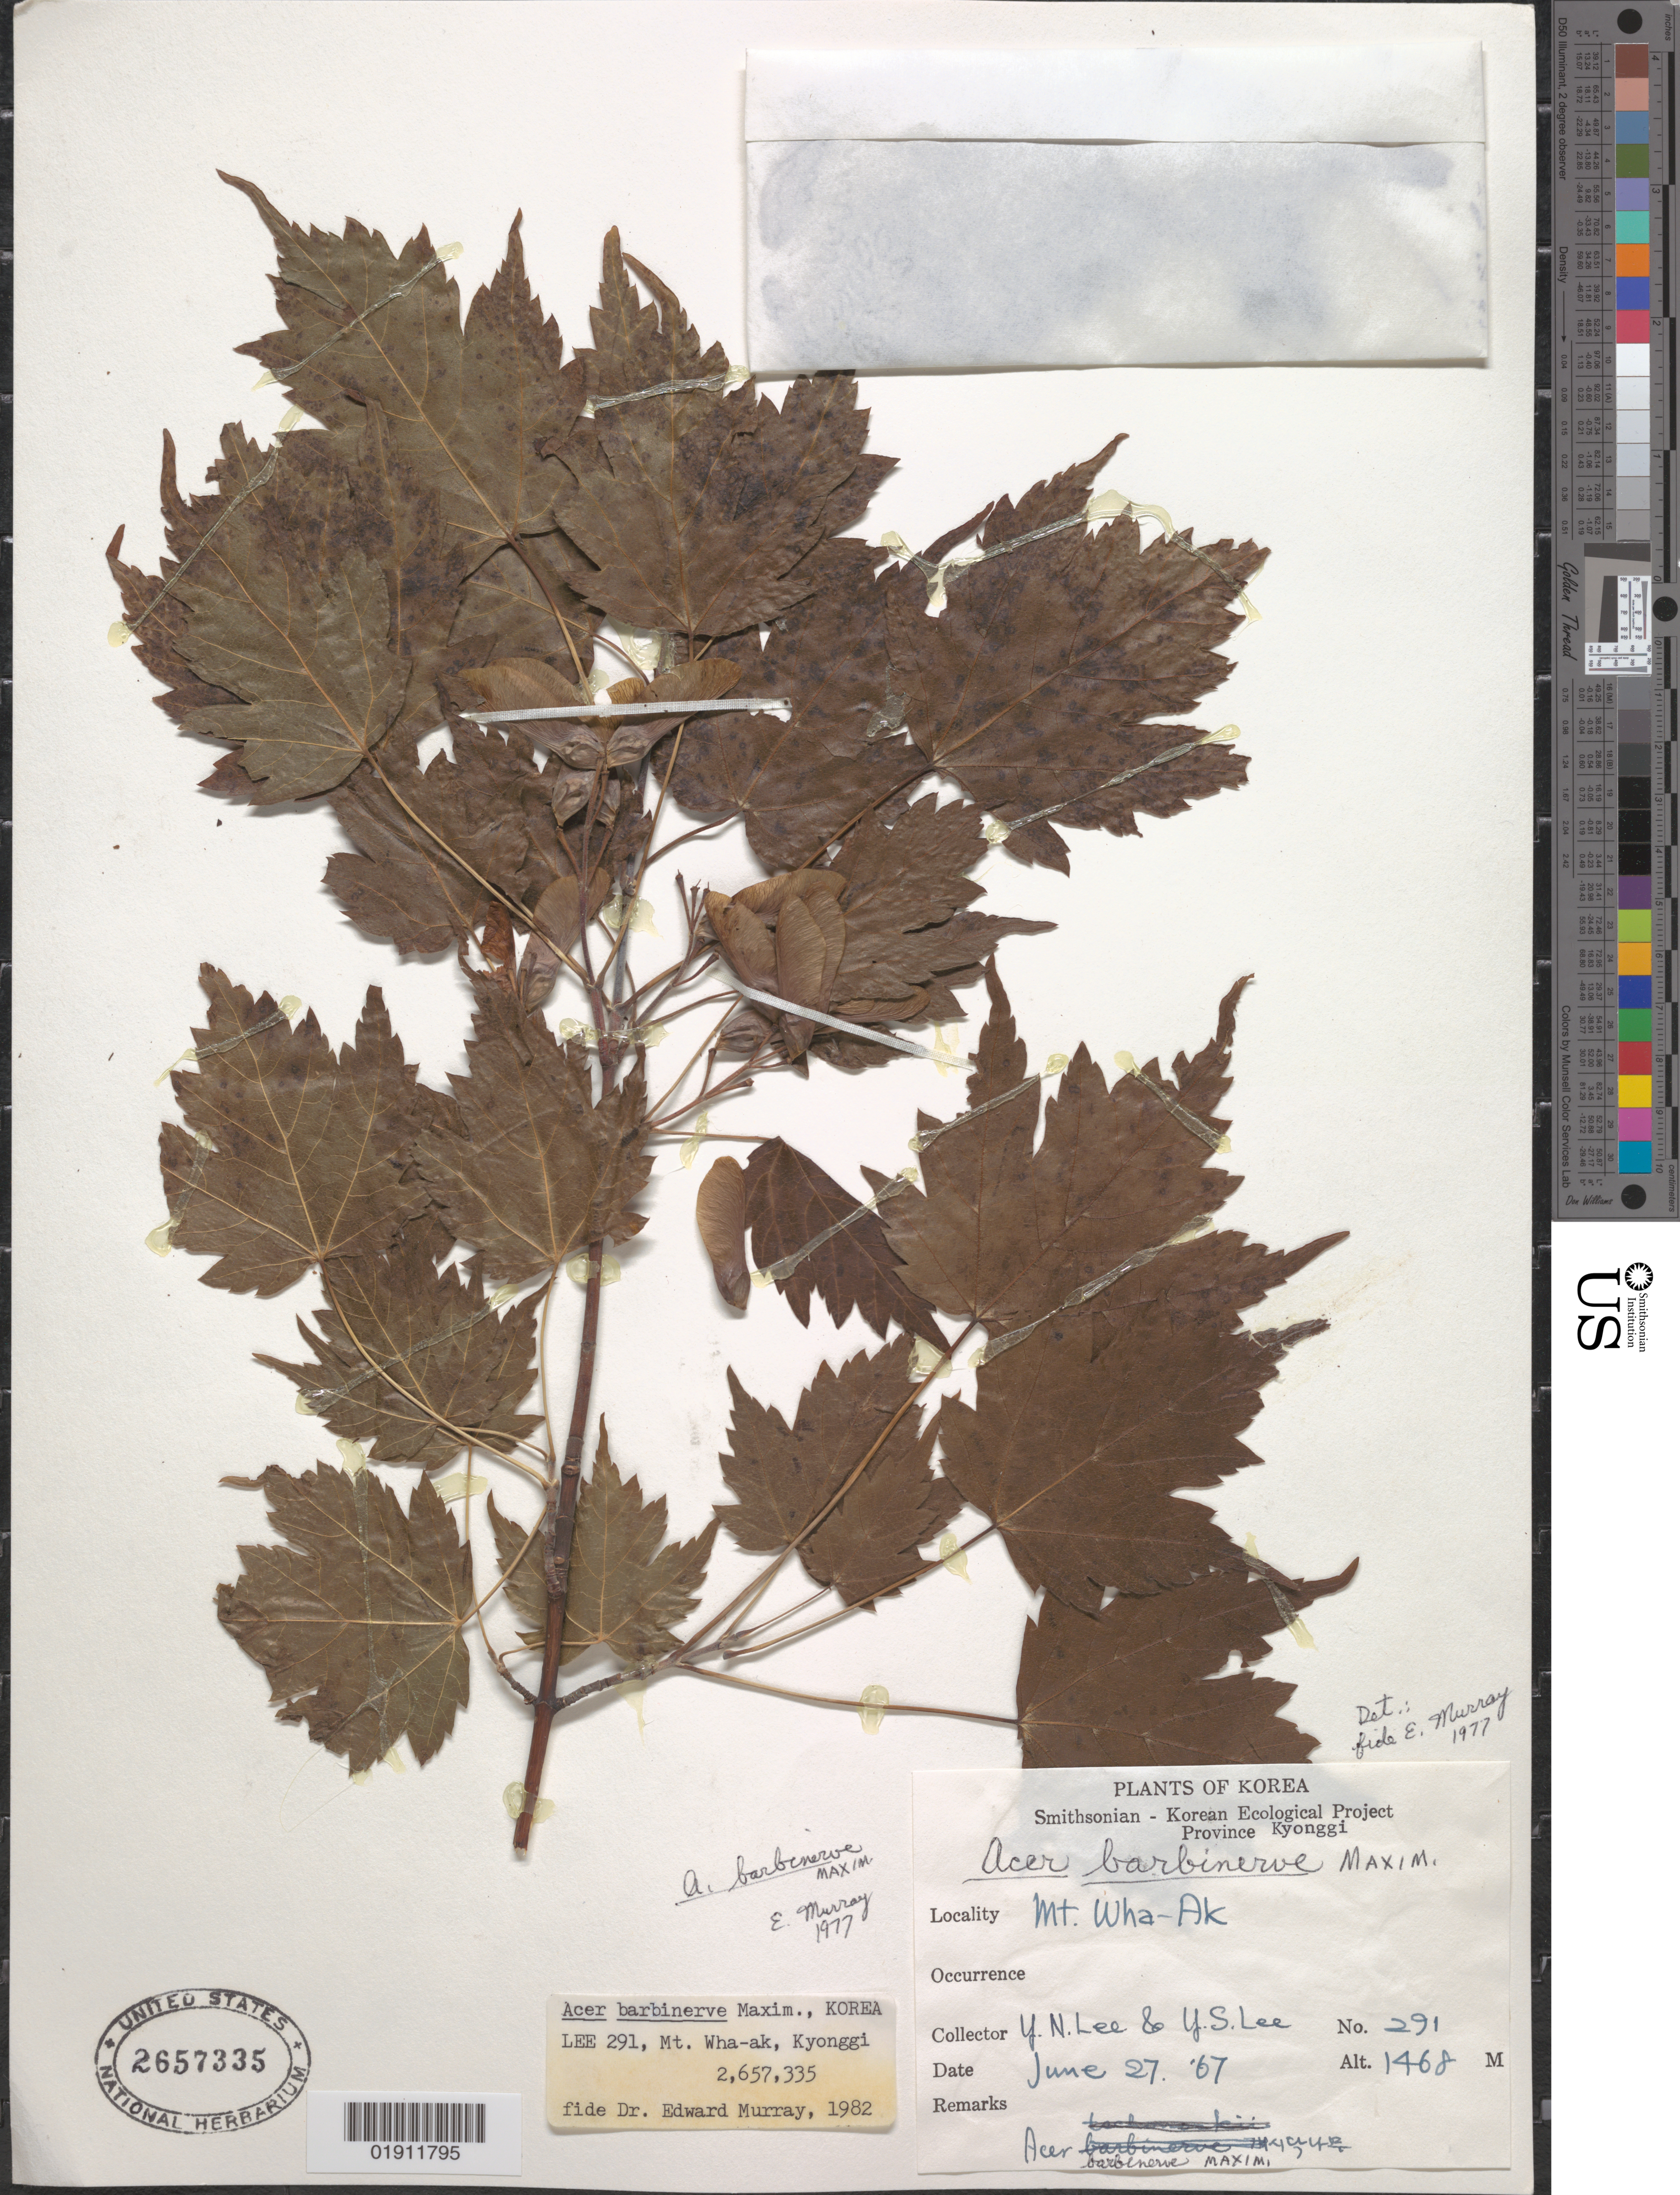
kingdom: Plantae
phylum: Tracheophyta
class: Magnoliopsida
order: Sapindales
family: Sapindaceae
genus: Acer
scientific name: Acer barbinerve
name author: Maxim.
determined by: Murray, Edward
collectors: Y. N. Lee & Y. S. Lee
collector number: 1468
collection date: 1967-06-27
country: South Korea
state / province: Gyeonggi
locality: Province Kyonggi [Gyeonggi], Mt. Wha-Ak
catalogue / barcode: US 2657335